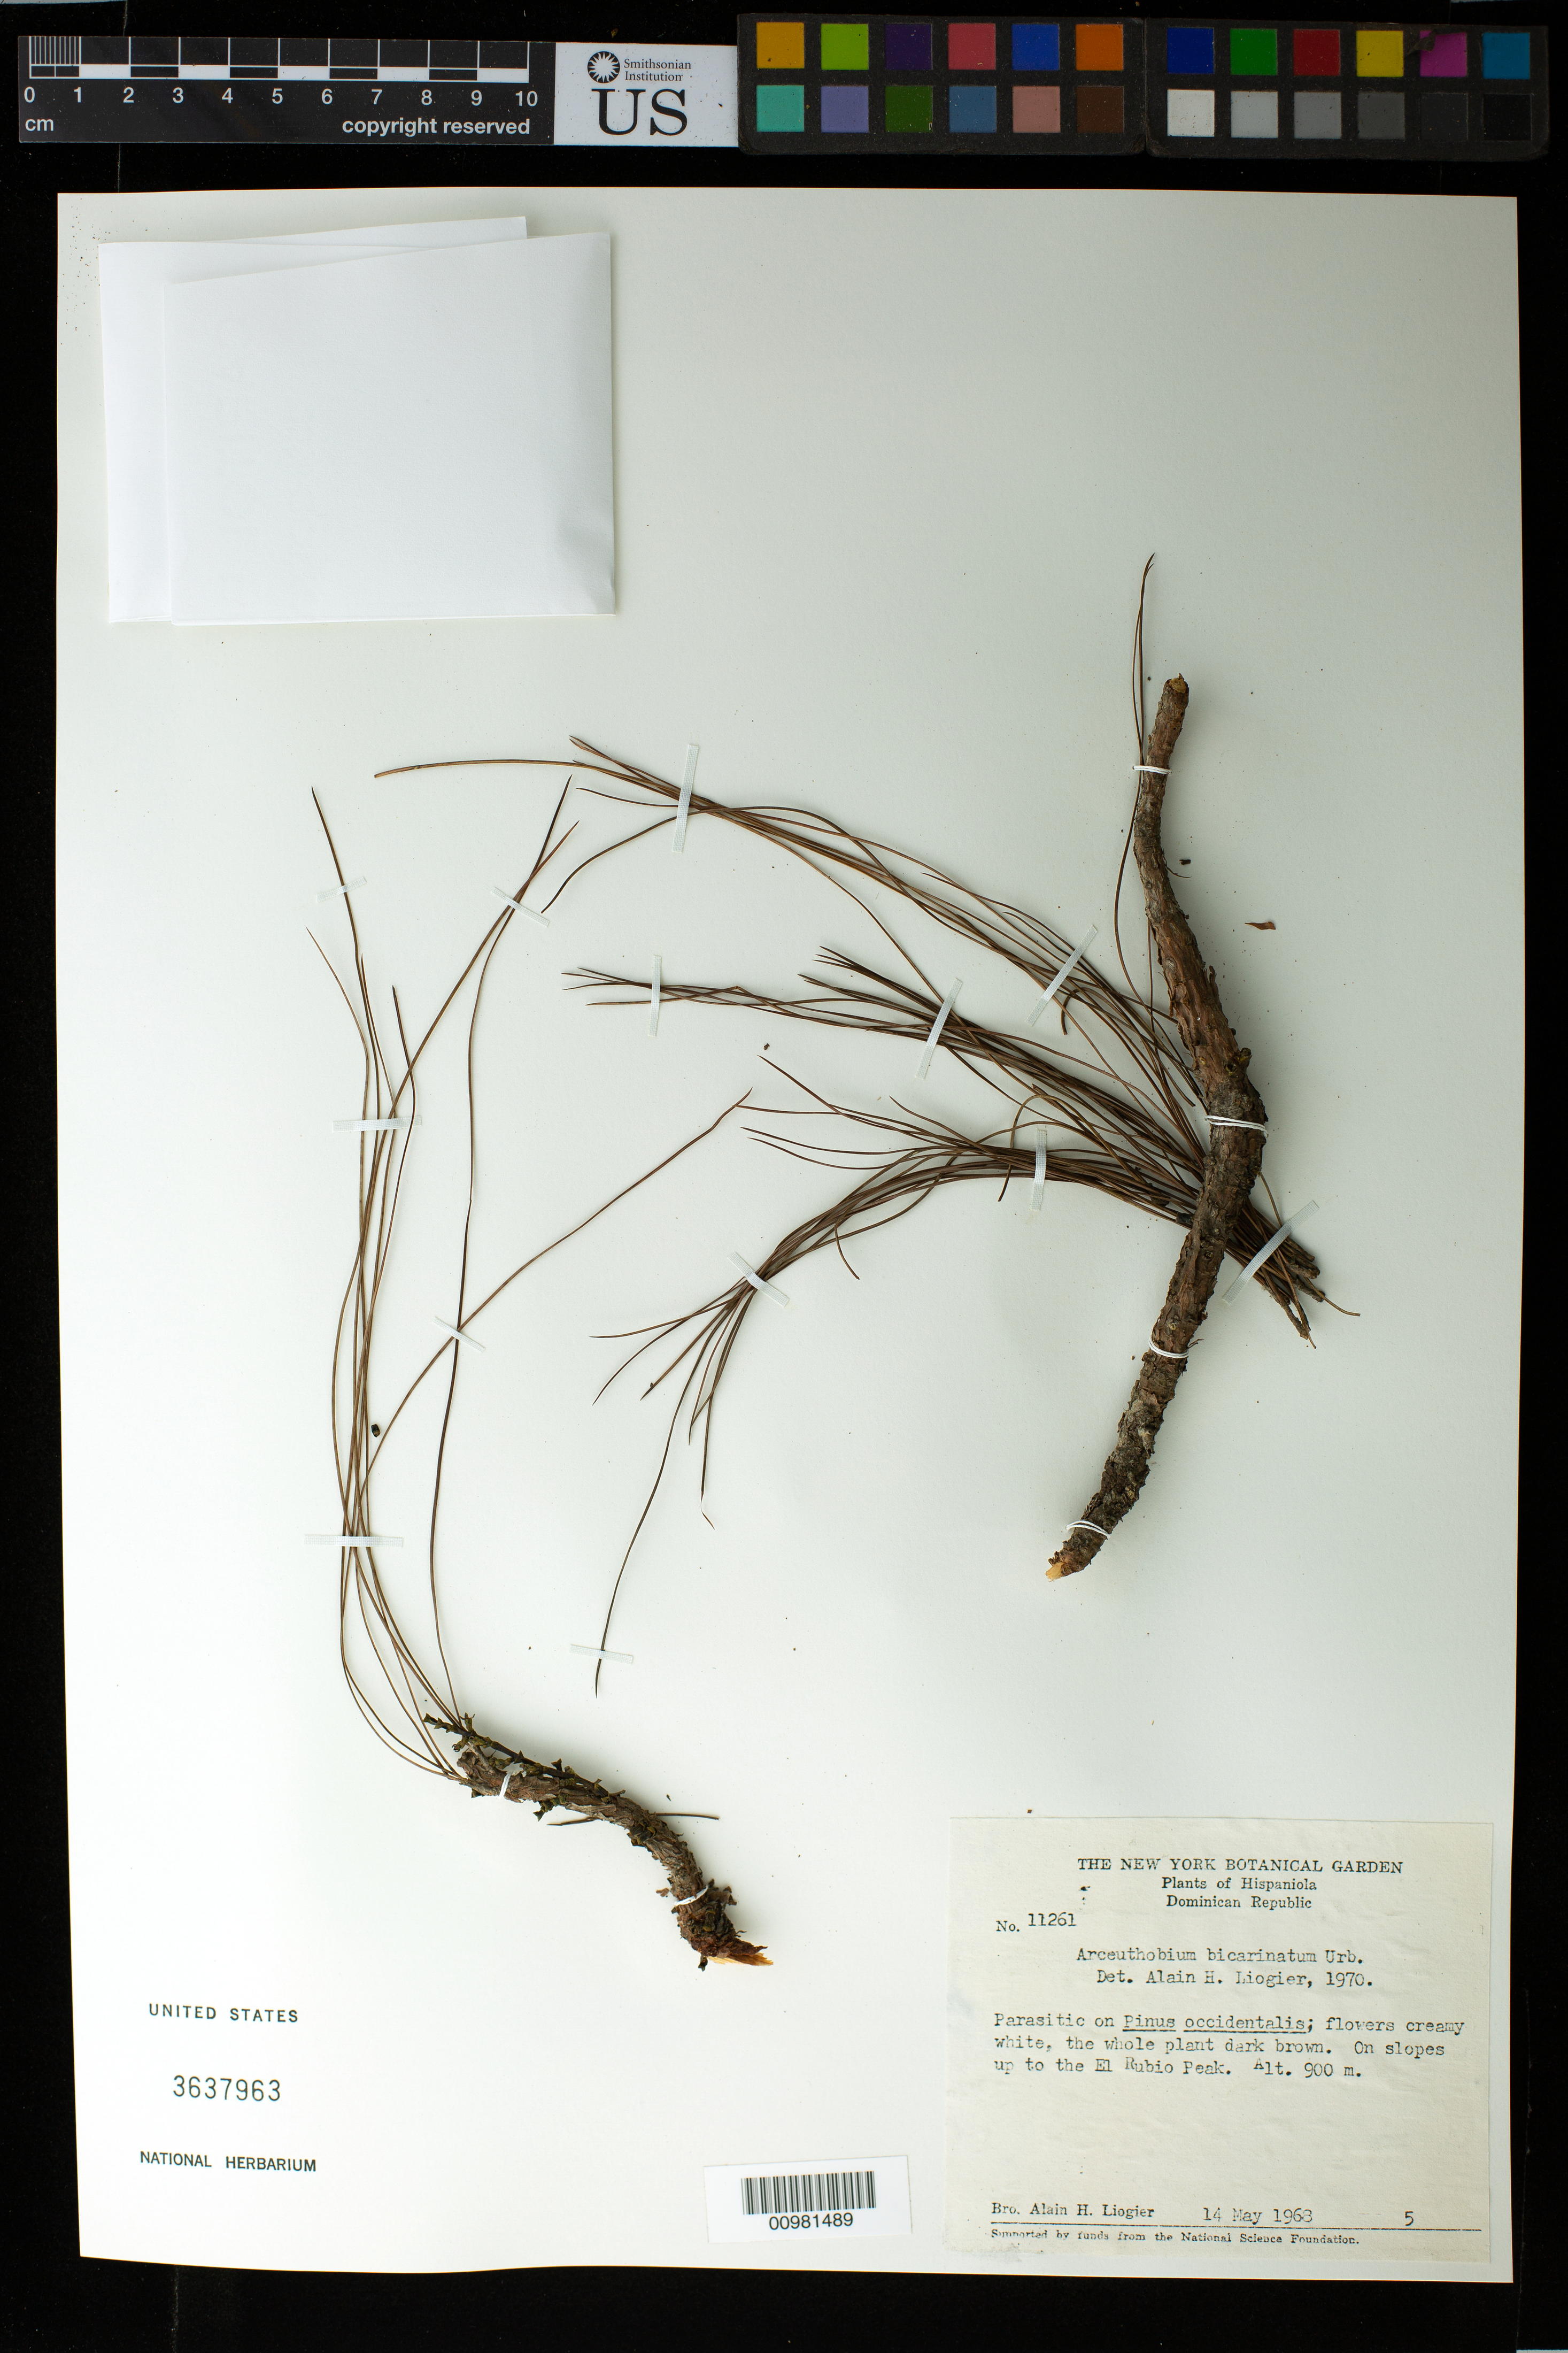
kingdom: Plantae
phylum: Tracheophyta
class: Magnoliopsida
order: Santalales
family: Viscaceae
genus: Arceuthobium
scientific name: Arceuthobium bicarinatum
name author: Urb.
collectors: A. H. Liogier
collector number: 11261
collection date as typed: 14 May 1968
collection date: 1968-05-14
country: Dominican Republic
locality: On slopes up to the El Rubio Peak.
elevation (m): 900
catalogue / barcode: US 3637963